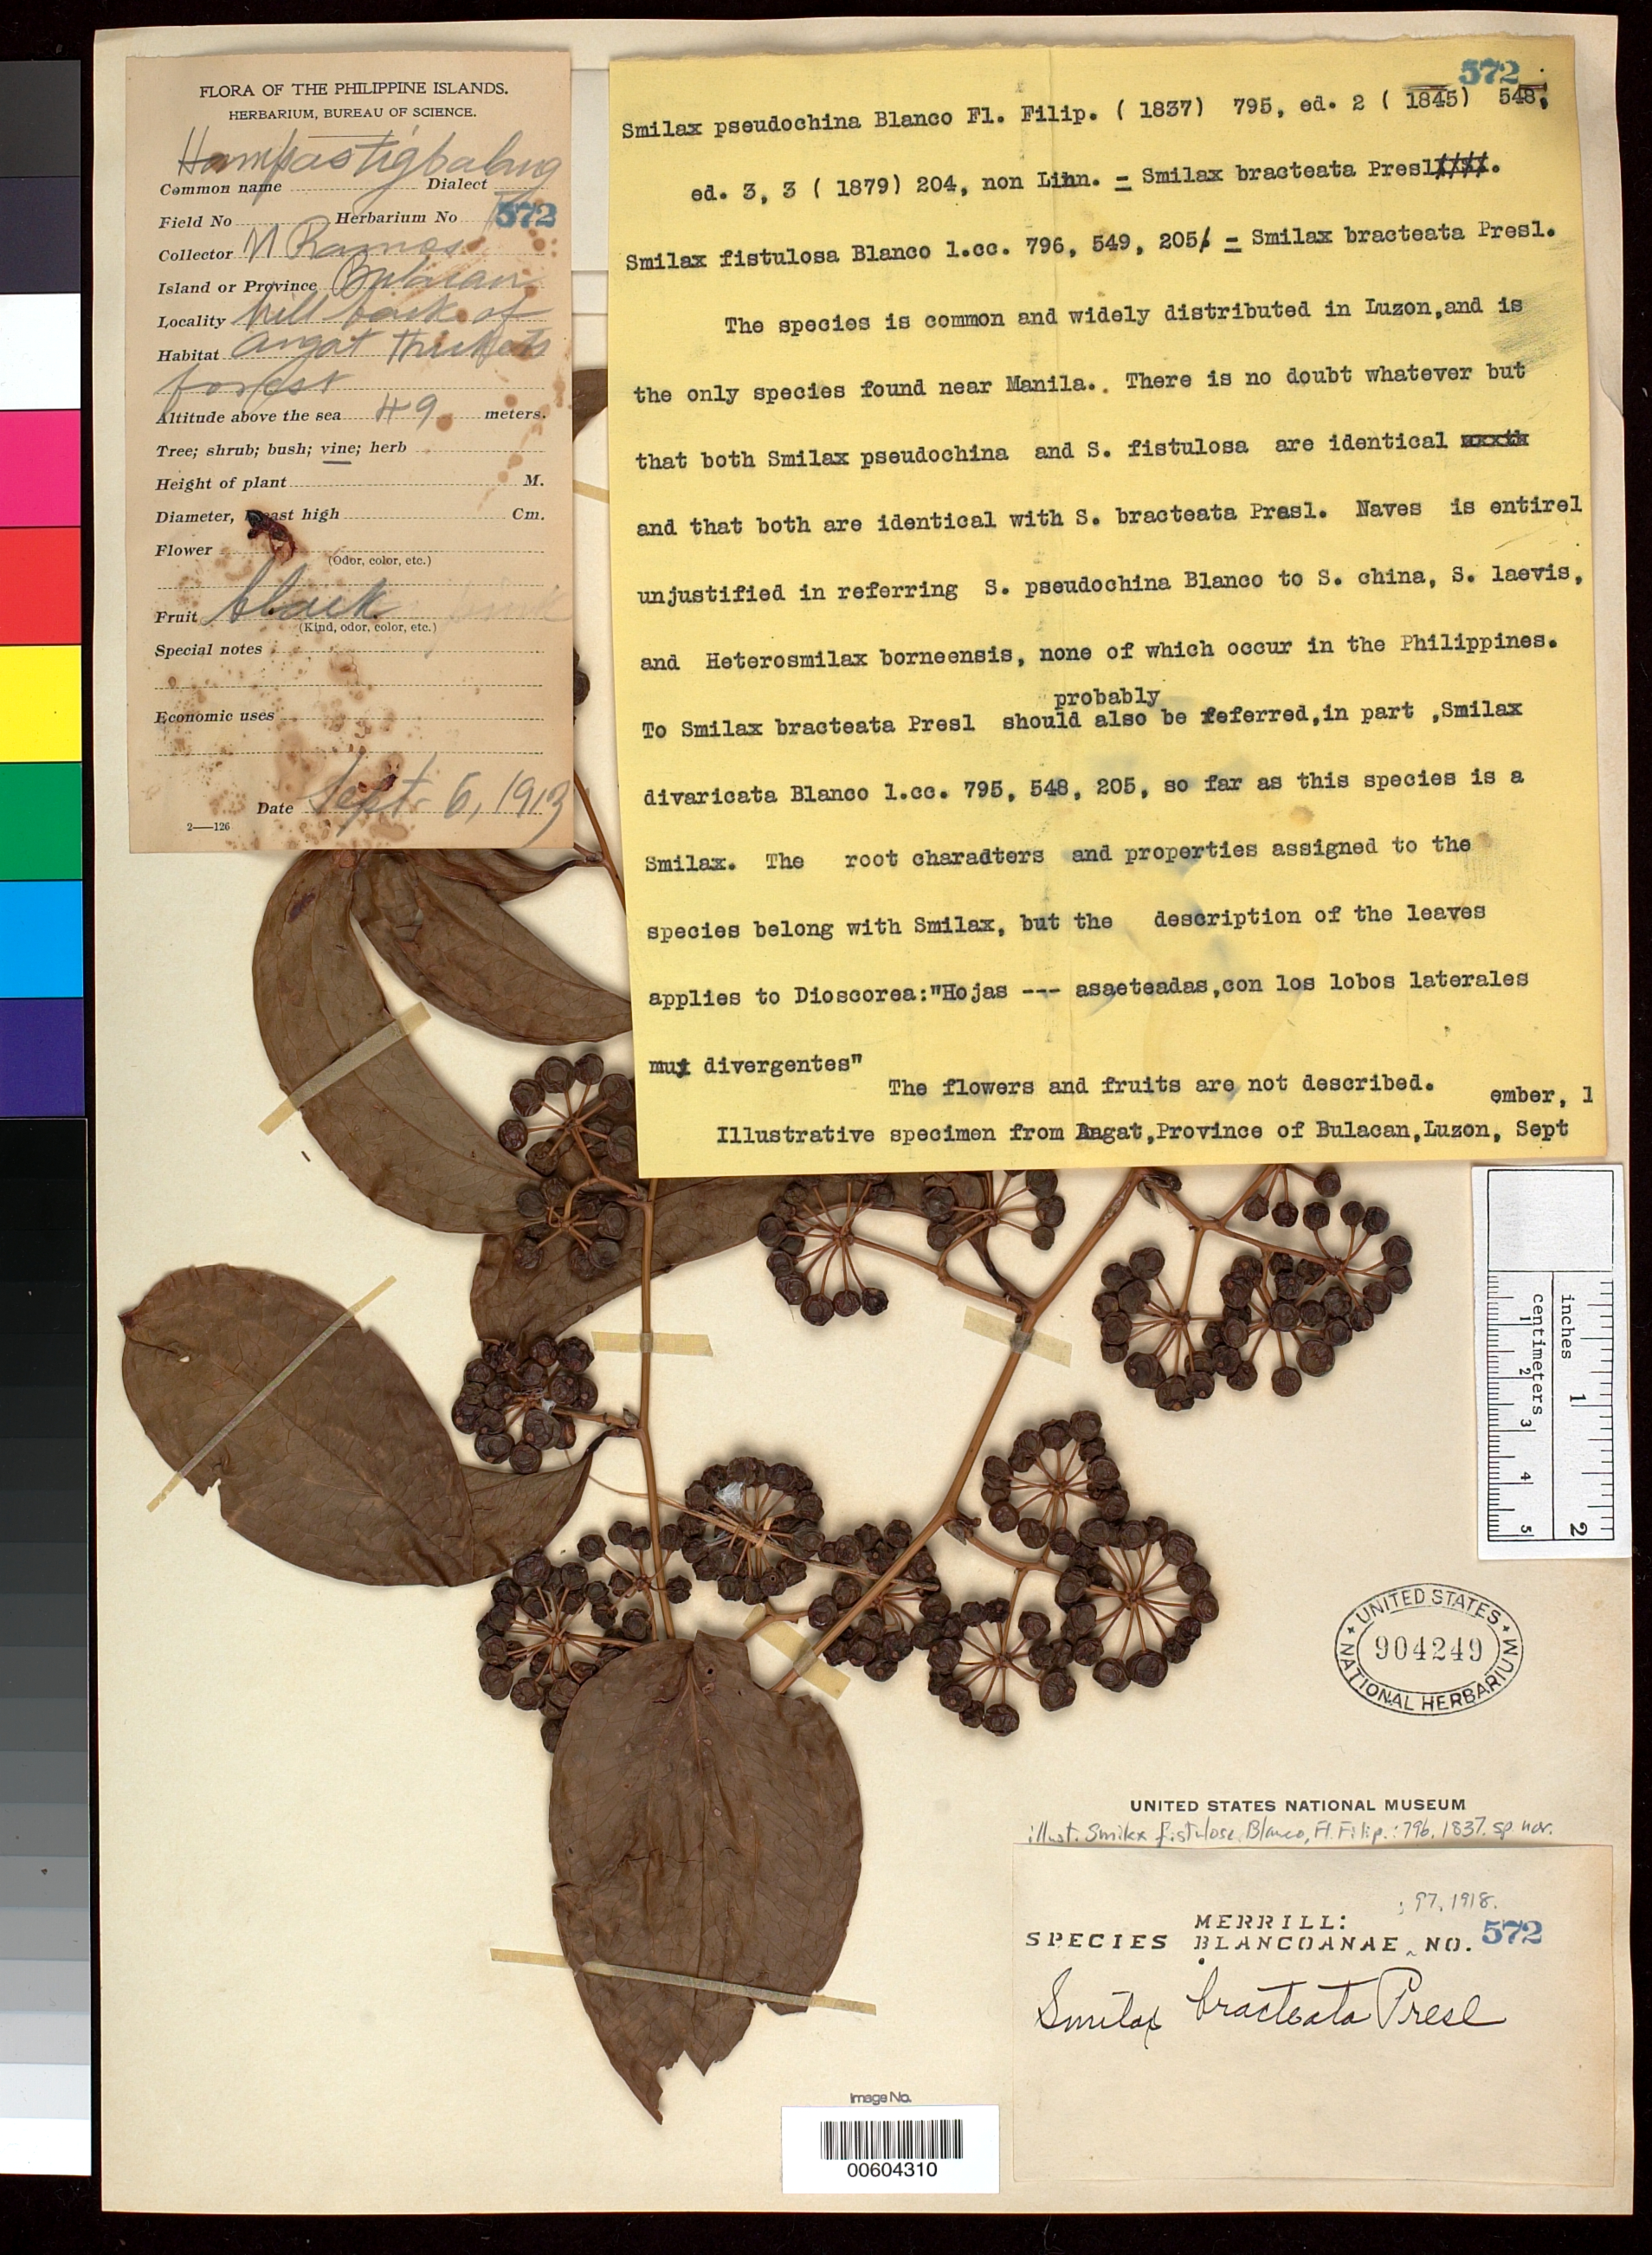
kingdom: Plantae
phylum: Tracheophyta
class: Liliopsida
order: Liliales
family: Smilacaceae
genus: Smilax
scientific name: Smilax fistulosa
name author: Blanco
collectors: M. Ramos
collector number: Sp. Blancoan. 0572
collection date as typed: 06 Sep 1913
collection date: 1913-09-06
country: Philippines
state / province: Central Luzon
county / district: Bulacan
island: Luzon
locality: Angat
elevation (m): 49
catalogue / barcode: US 904249